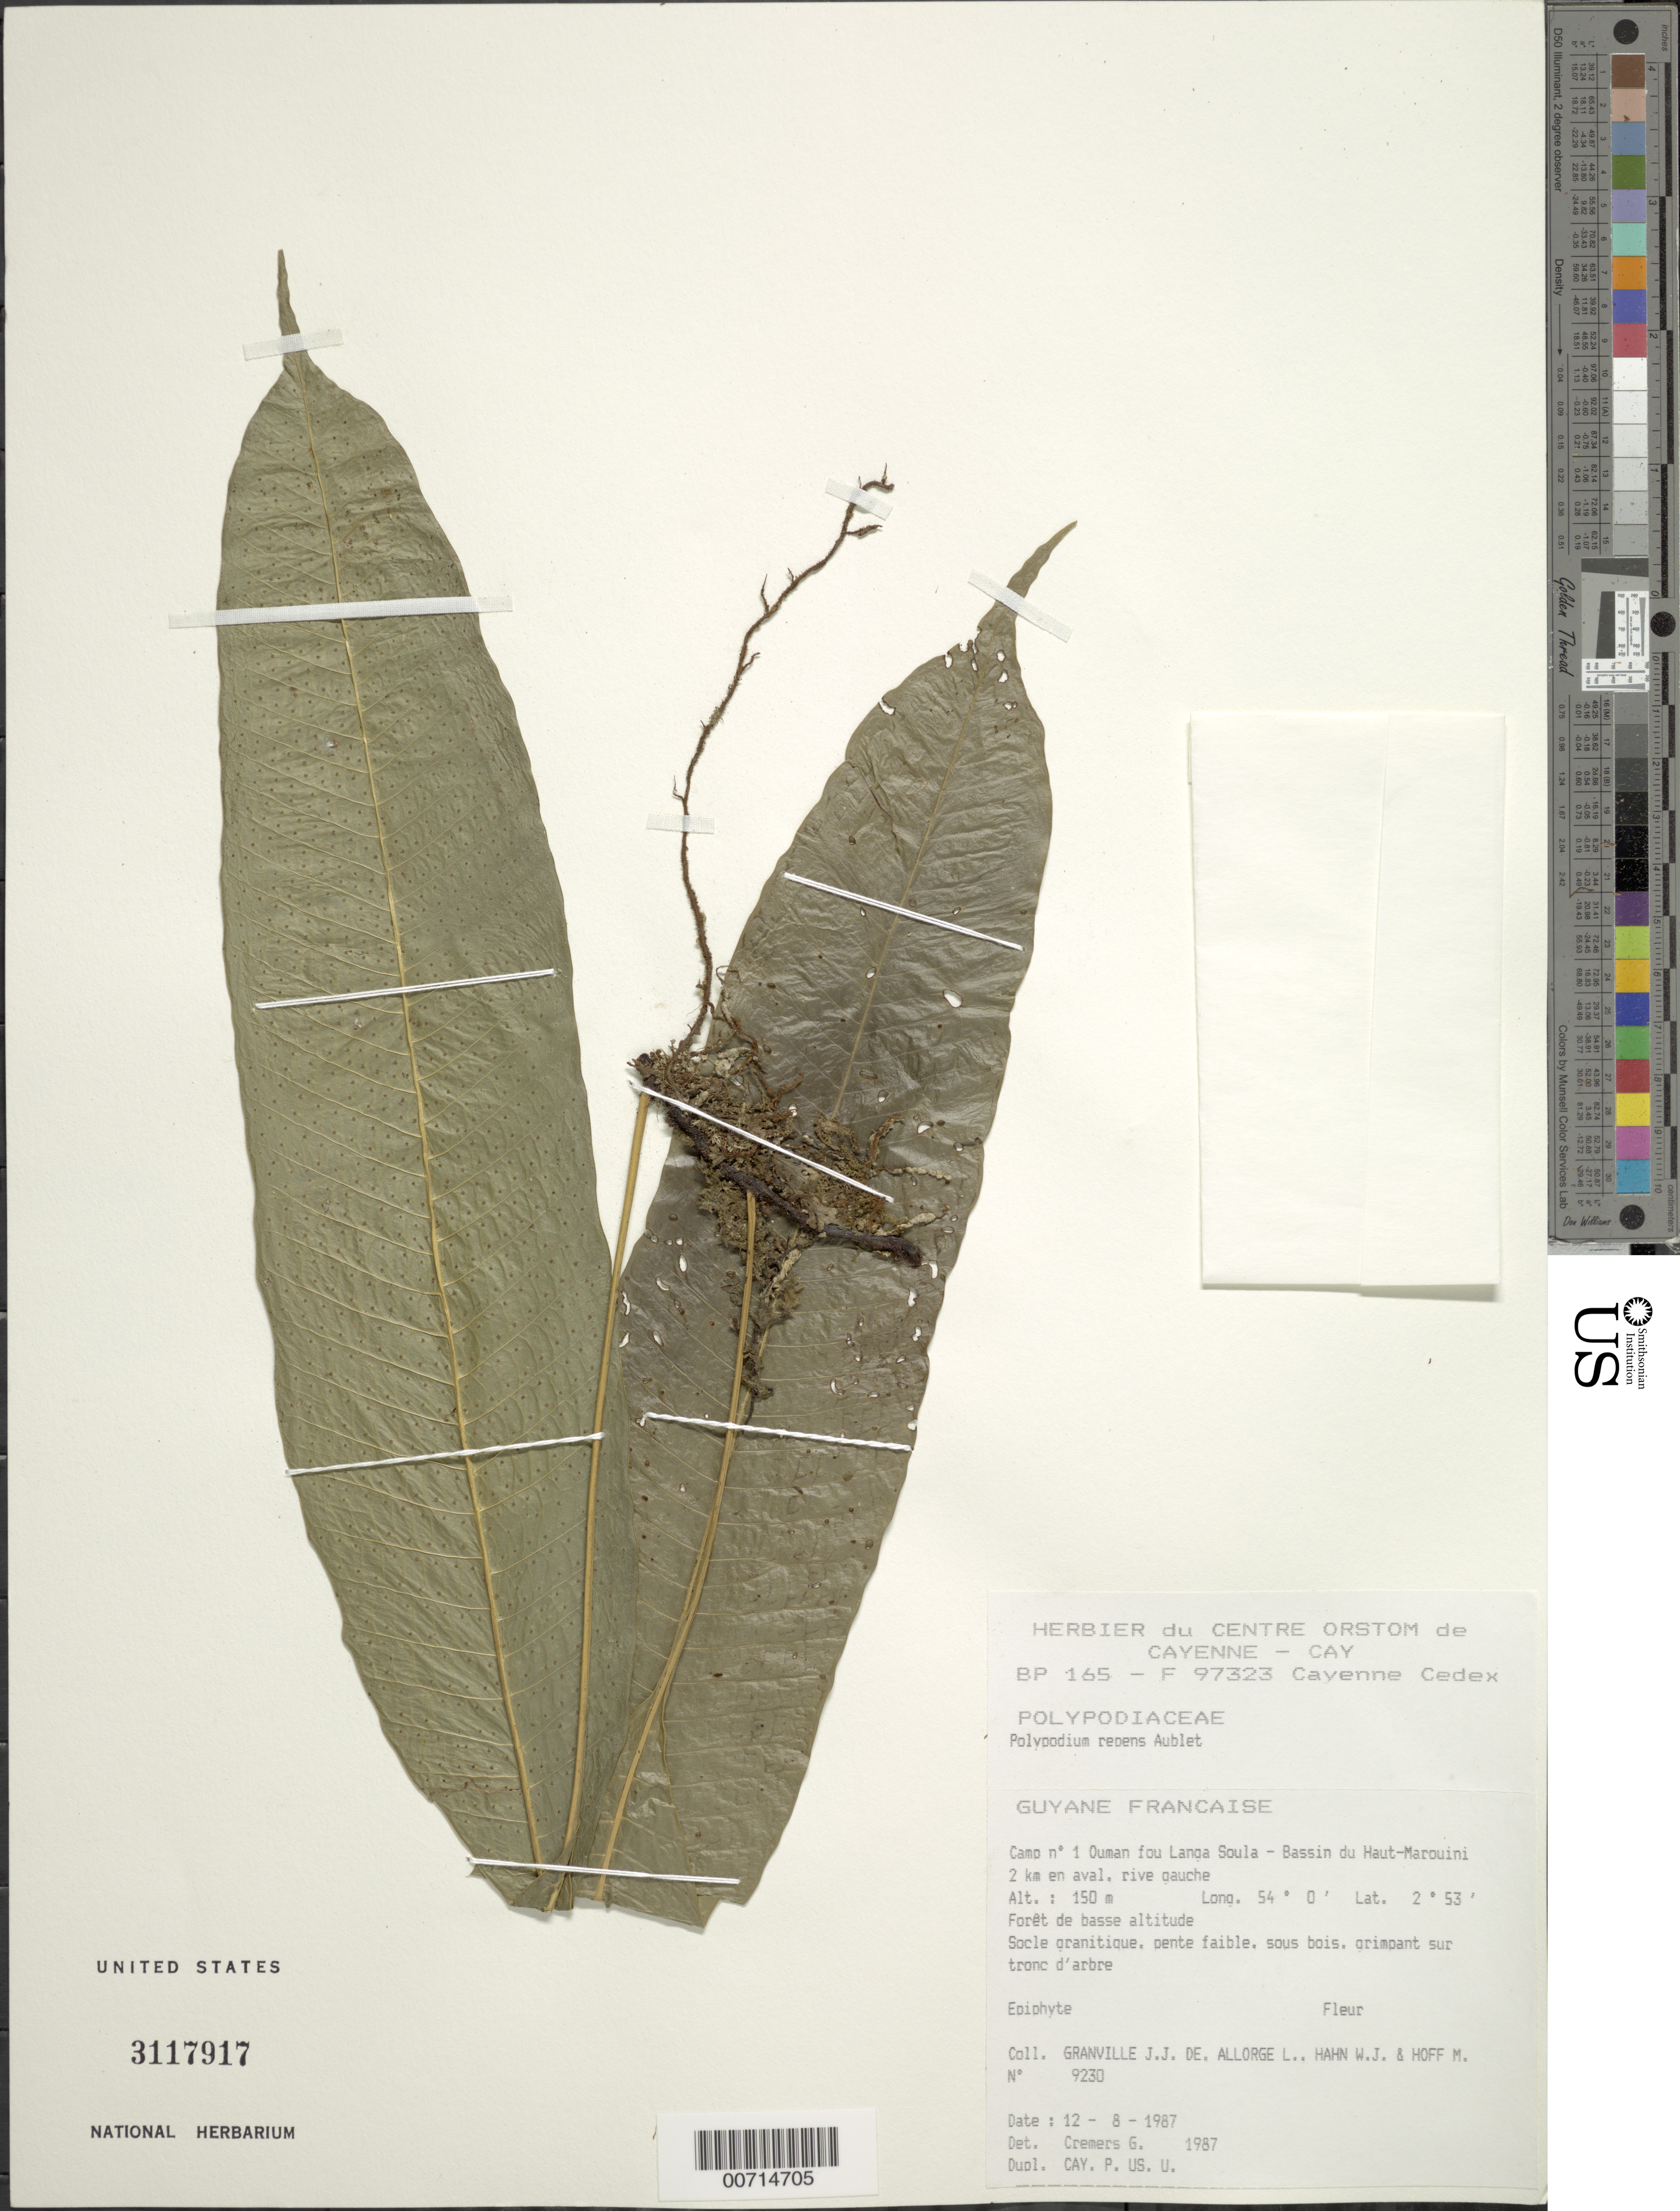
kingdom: Plantae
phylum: Tracheophyta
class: Polypodiopsida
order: Polypodiales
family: Polypodiaceae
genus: Campyloneurum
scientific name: Campyloneurum repens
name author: (Aubl.) C. Presl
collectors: J.-J. de Granville, L. Allorge, W. J. Hahn & M. Hoff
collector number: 9230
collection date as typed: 12-Aug-87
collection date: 1987-08-12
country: French Guiana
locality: Camp #1, Ouman fou Langa Soula, Bassin du Haut-Marouini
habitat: Low forest; socle granitique, pente faible, sous bois, grimpant sur tronc d'arbre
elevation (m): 150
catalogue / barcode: US 3117917